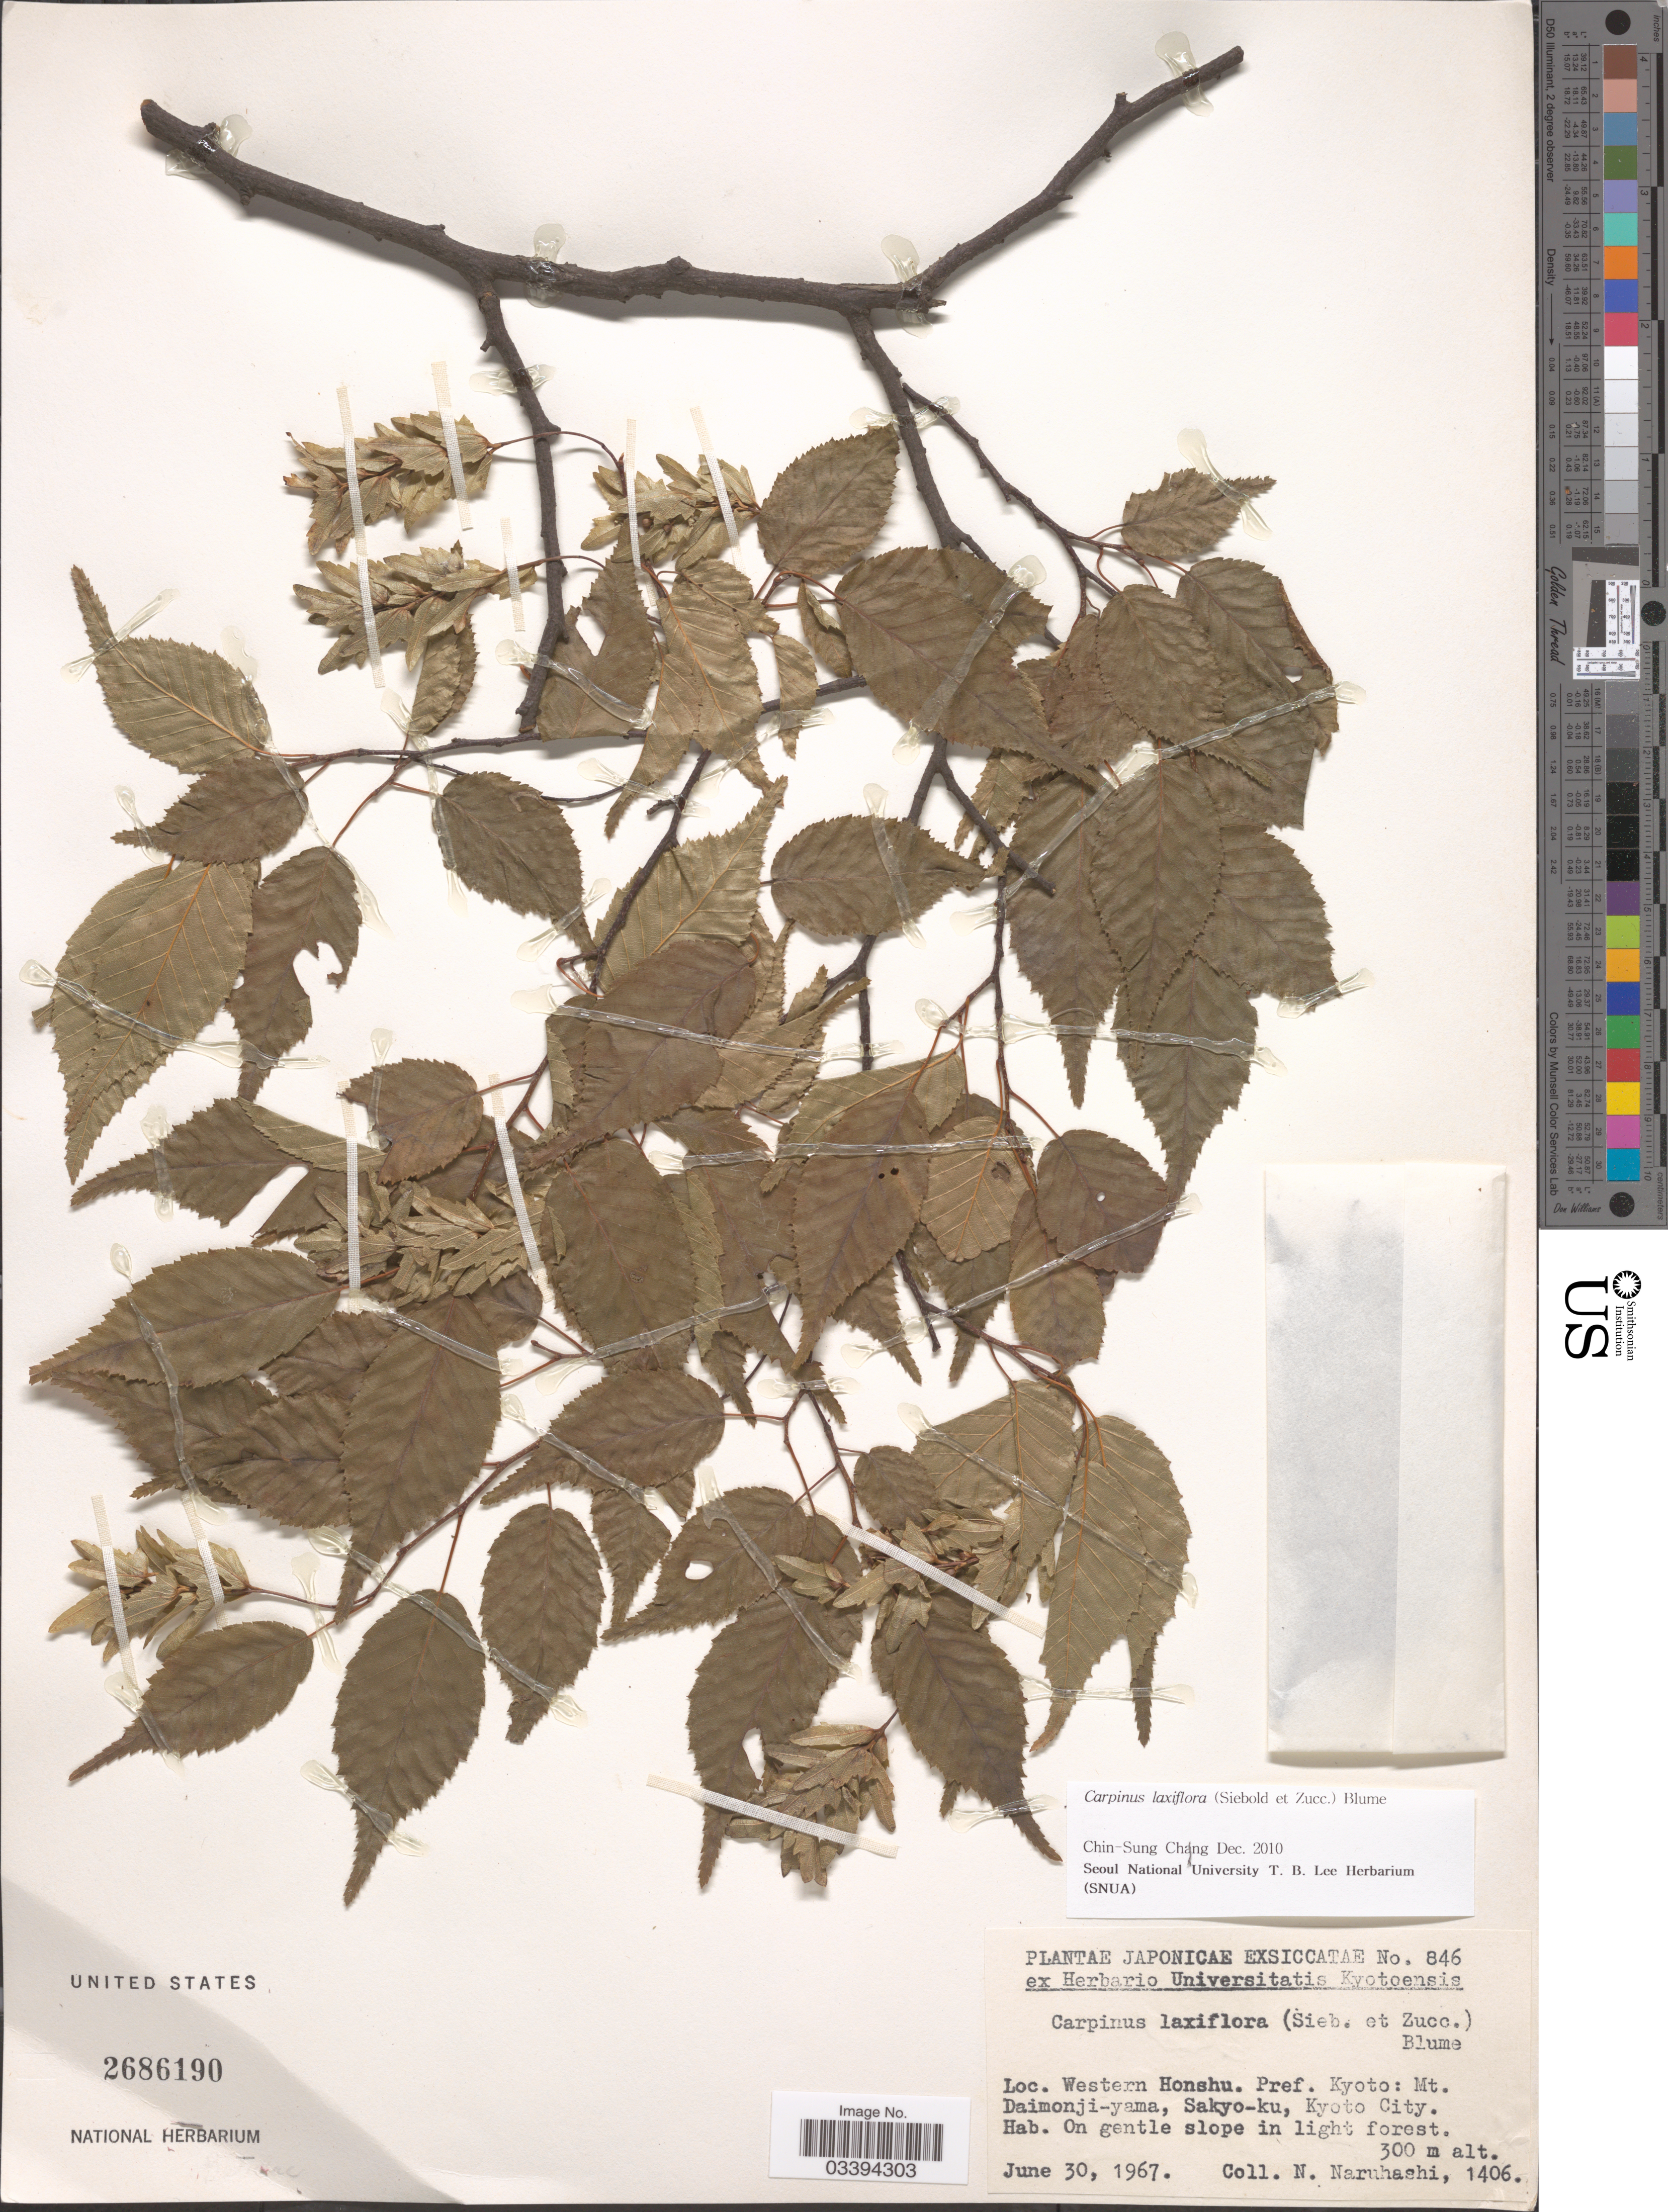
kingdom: Plantae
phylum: Tracheophyta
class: Magnoliopsida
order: Fagales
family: Betulaceae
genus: Carpinus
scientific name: Carpinus laxiflora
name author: (Siebold & Zucc.) Blume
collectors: N. Naruhashi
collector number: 1406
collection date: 1967-06-30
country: Japan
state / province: Kyoto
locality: Western Honshu. Pref. Kyoto: Mt. Daimonji-yama, Sakyo-ku, Kyoto City.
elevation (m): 300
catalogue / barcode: US 2686190